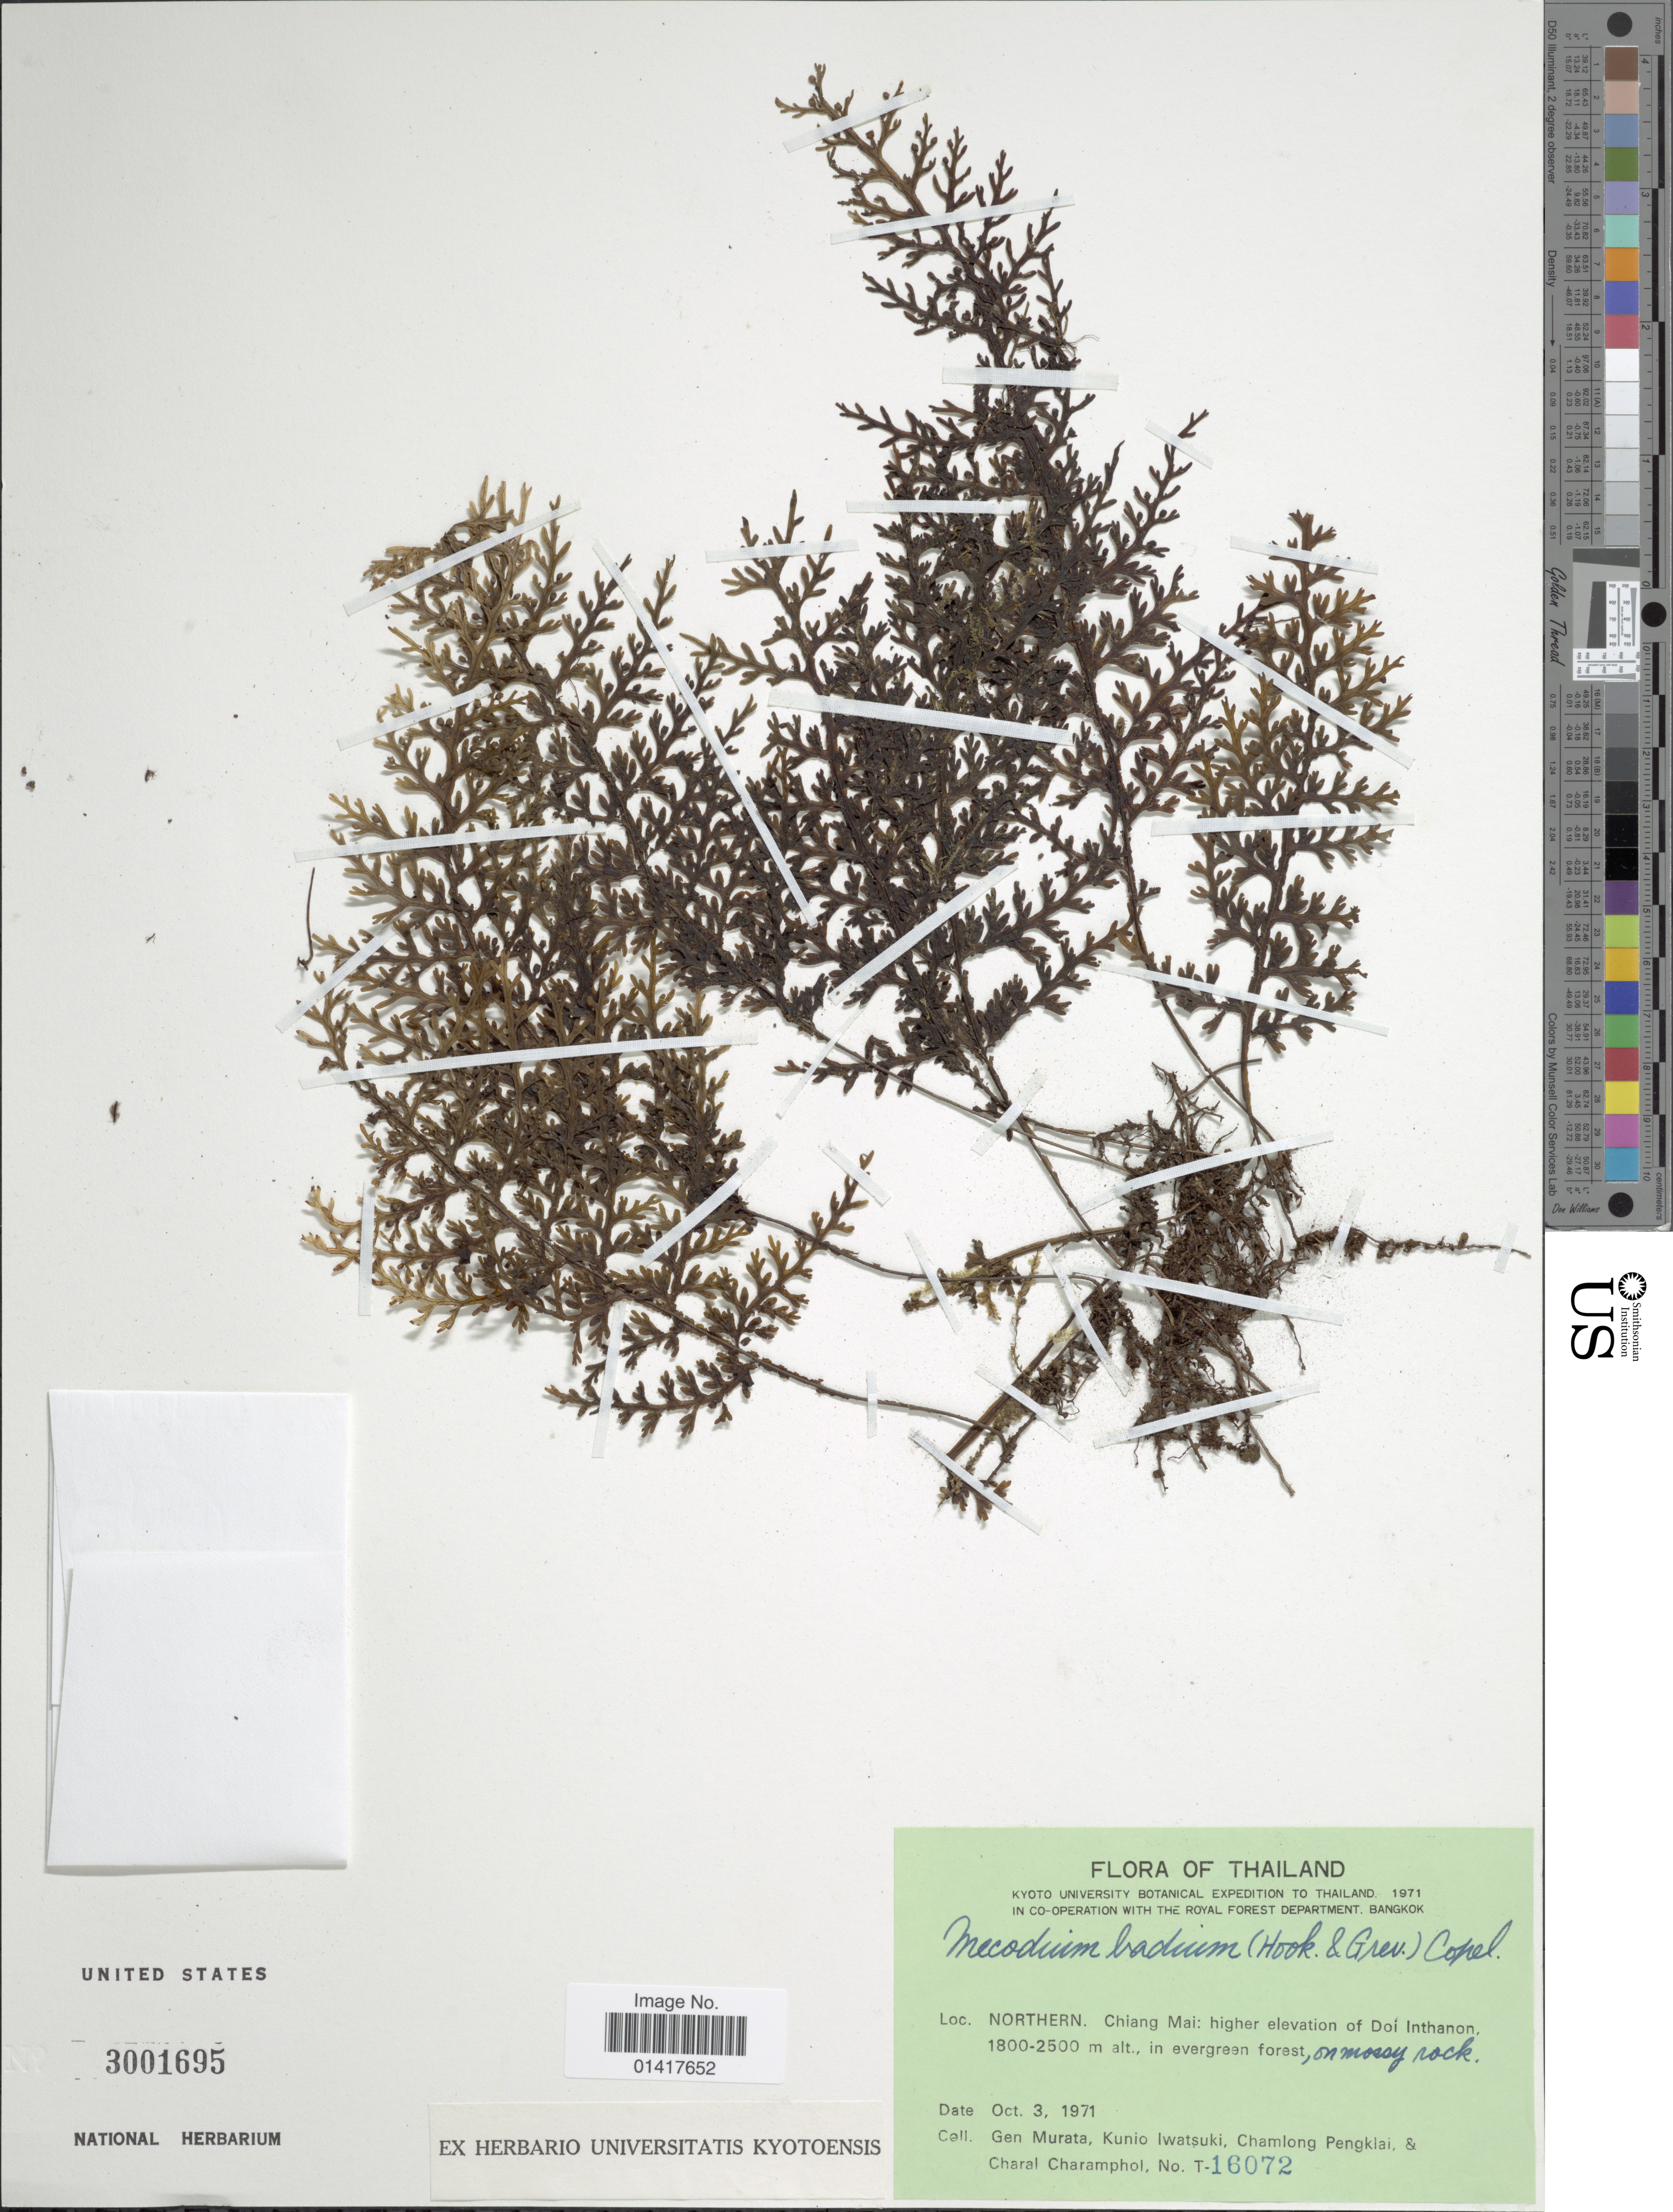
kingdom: Plantae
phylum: Tracheophyta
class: Polypodiopsida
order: Hymenophyllales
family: Hymenophyllaceae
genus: Hymenophyllum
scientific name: Hymenophyllum badium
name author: Hook. & Grev.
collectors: G. Murata, K. Iwatsuki, C. Pengklai & C. Charamphol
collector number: T-16072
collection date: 1971-10-03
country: Thailand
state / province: Chiang Mai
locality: Northern. Chiang Mai: higher elevation of Doi Inthanon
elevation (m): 1800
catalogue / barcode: US 3001695